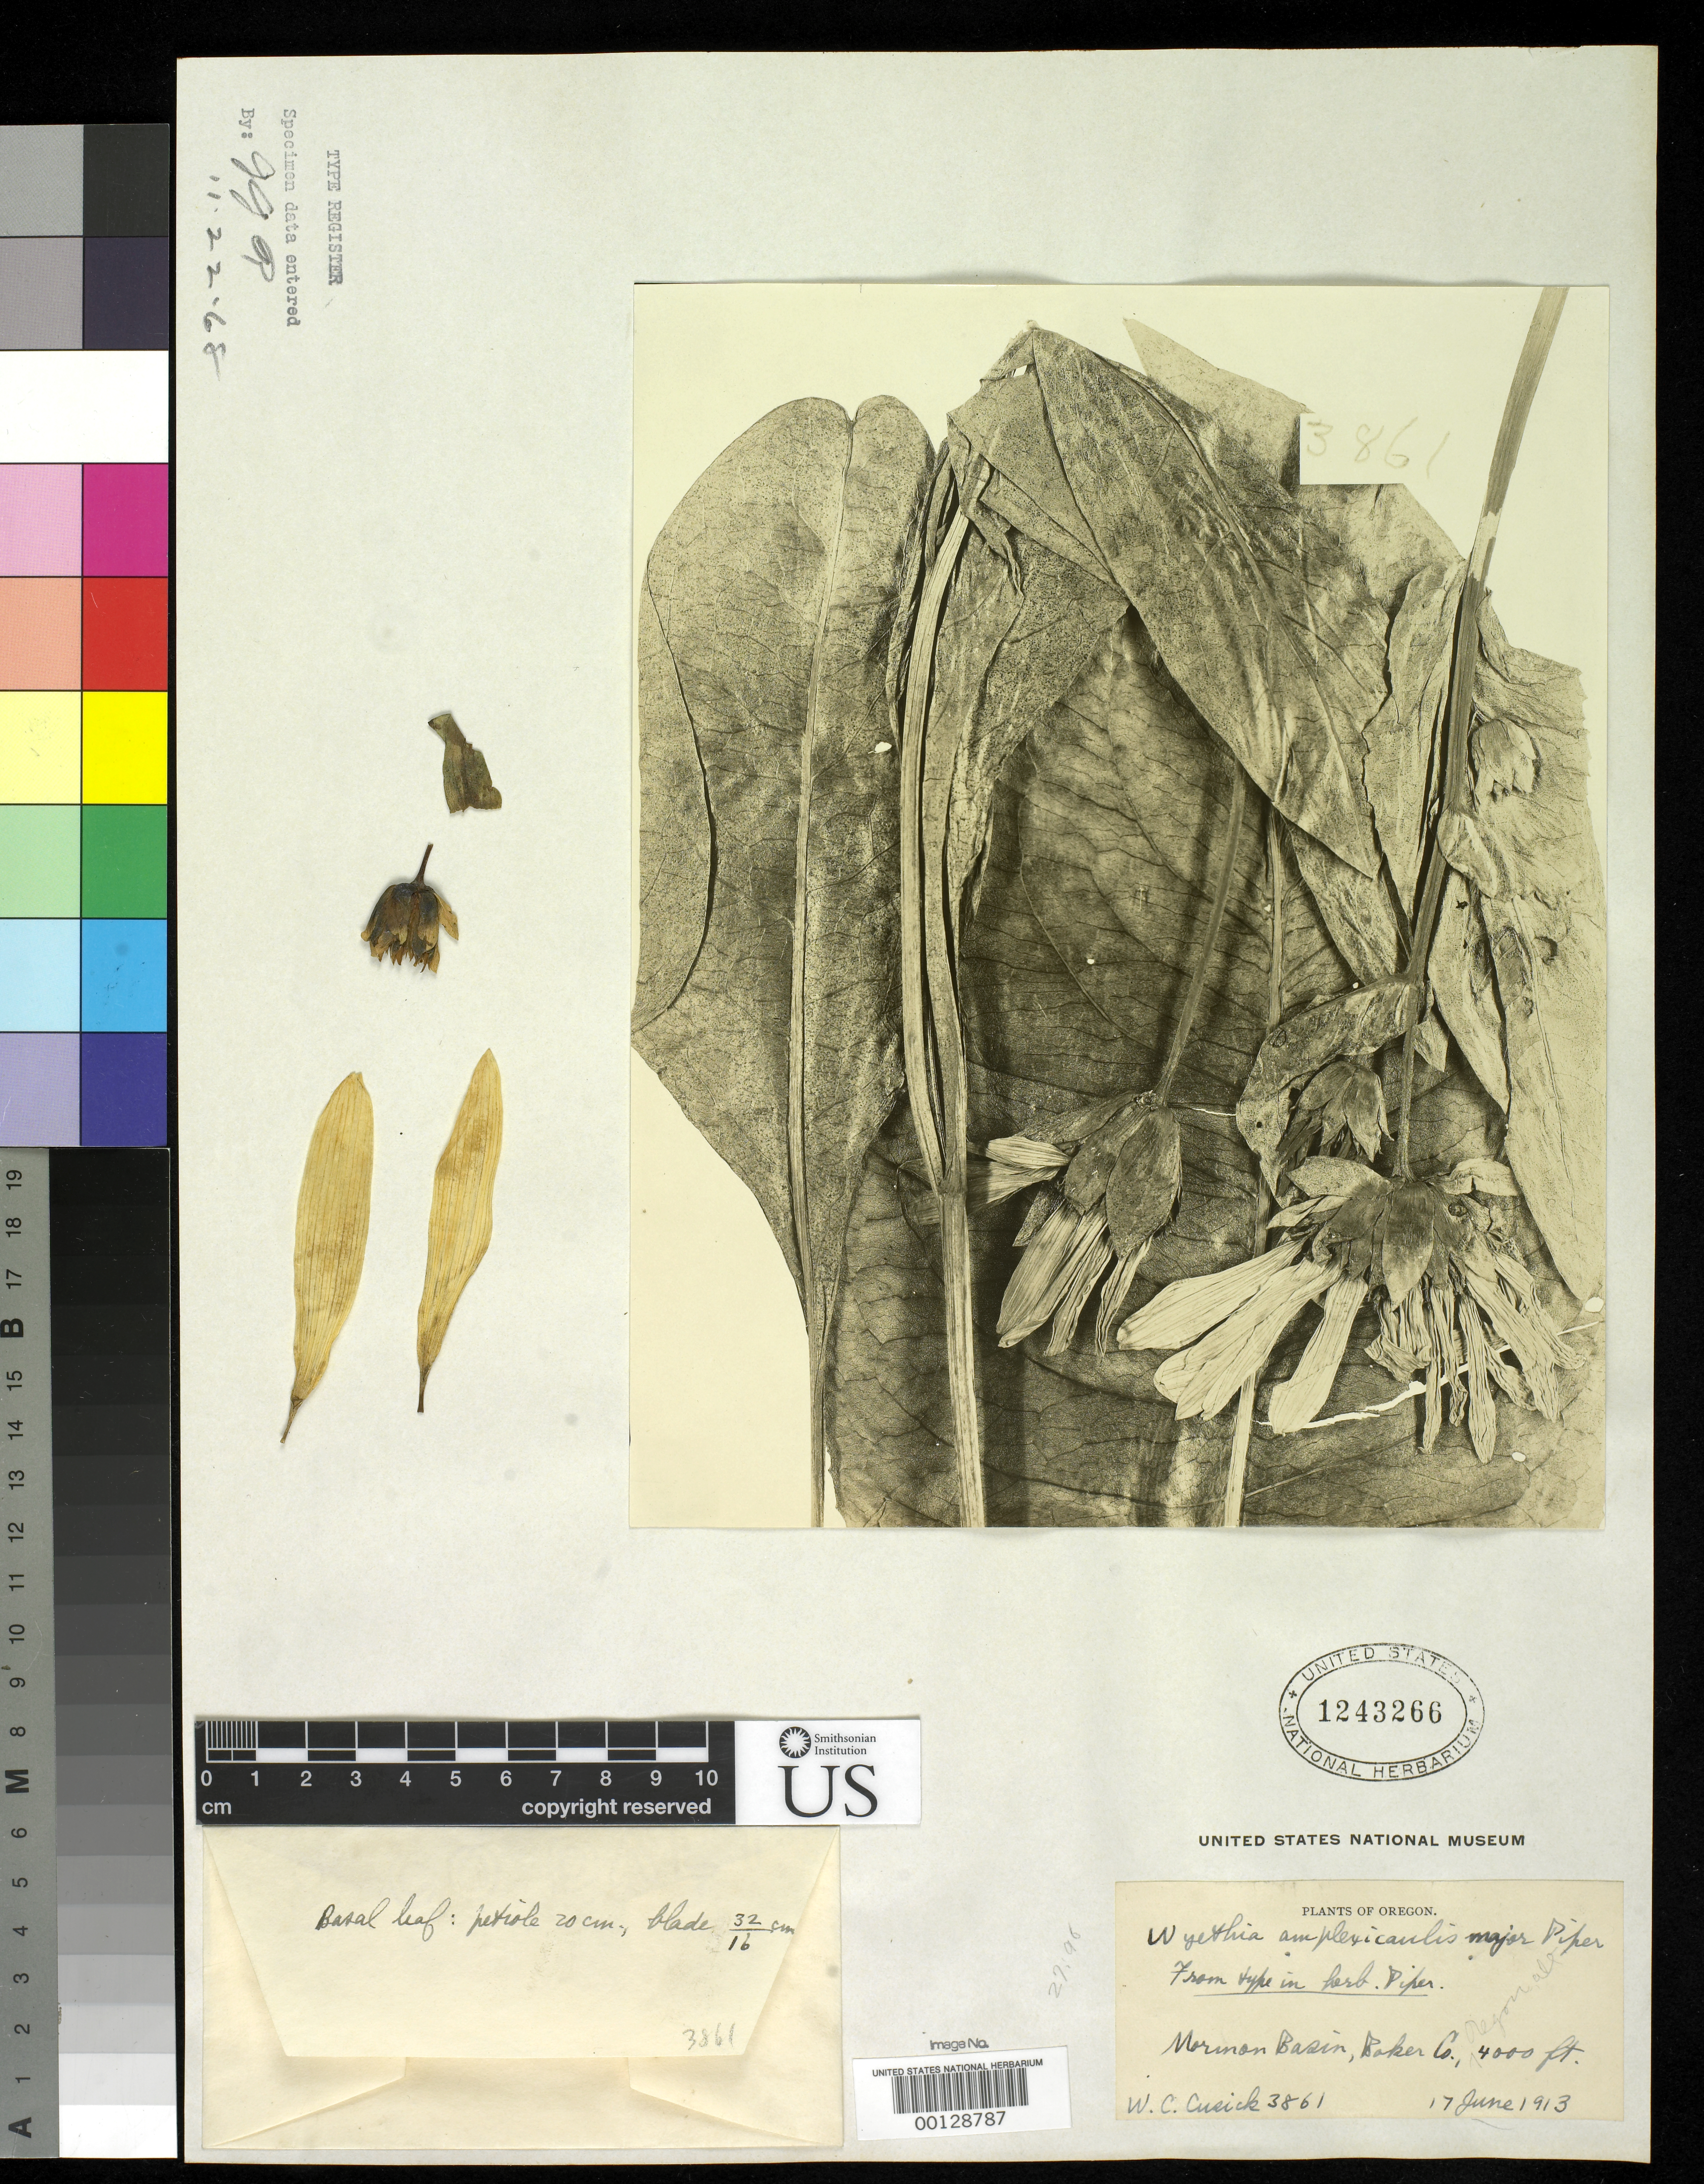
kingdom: Plantae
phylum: Tracheophyta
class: Magnoliopsida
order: Asterales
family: Asteraceae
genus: Wyethia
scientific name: Wyethia amplexicaulis subsp. major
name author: Piper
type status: Isotype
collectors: W. C. Cusick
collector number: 3861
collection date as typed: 17 Jun 1913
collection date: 1913-06-17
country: United States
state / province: Oregon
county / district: Baker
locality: Mormon Basin.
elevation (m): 1219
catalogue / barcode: US 1243266